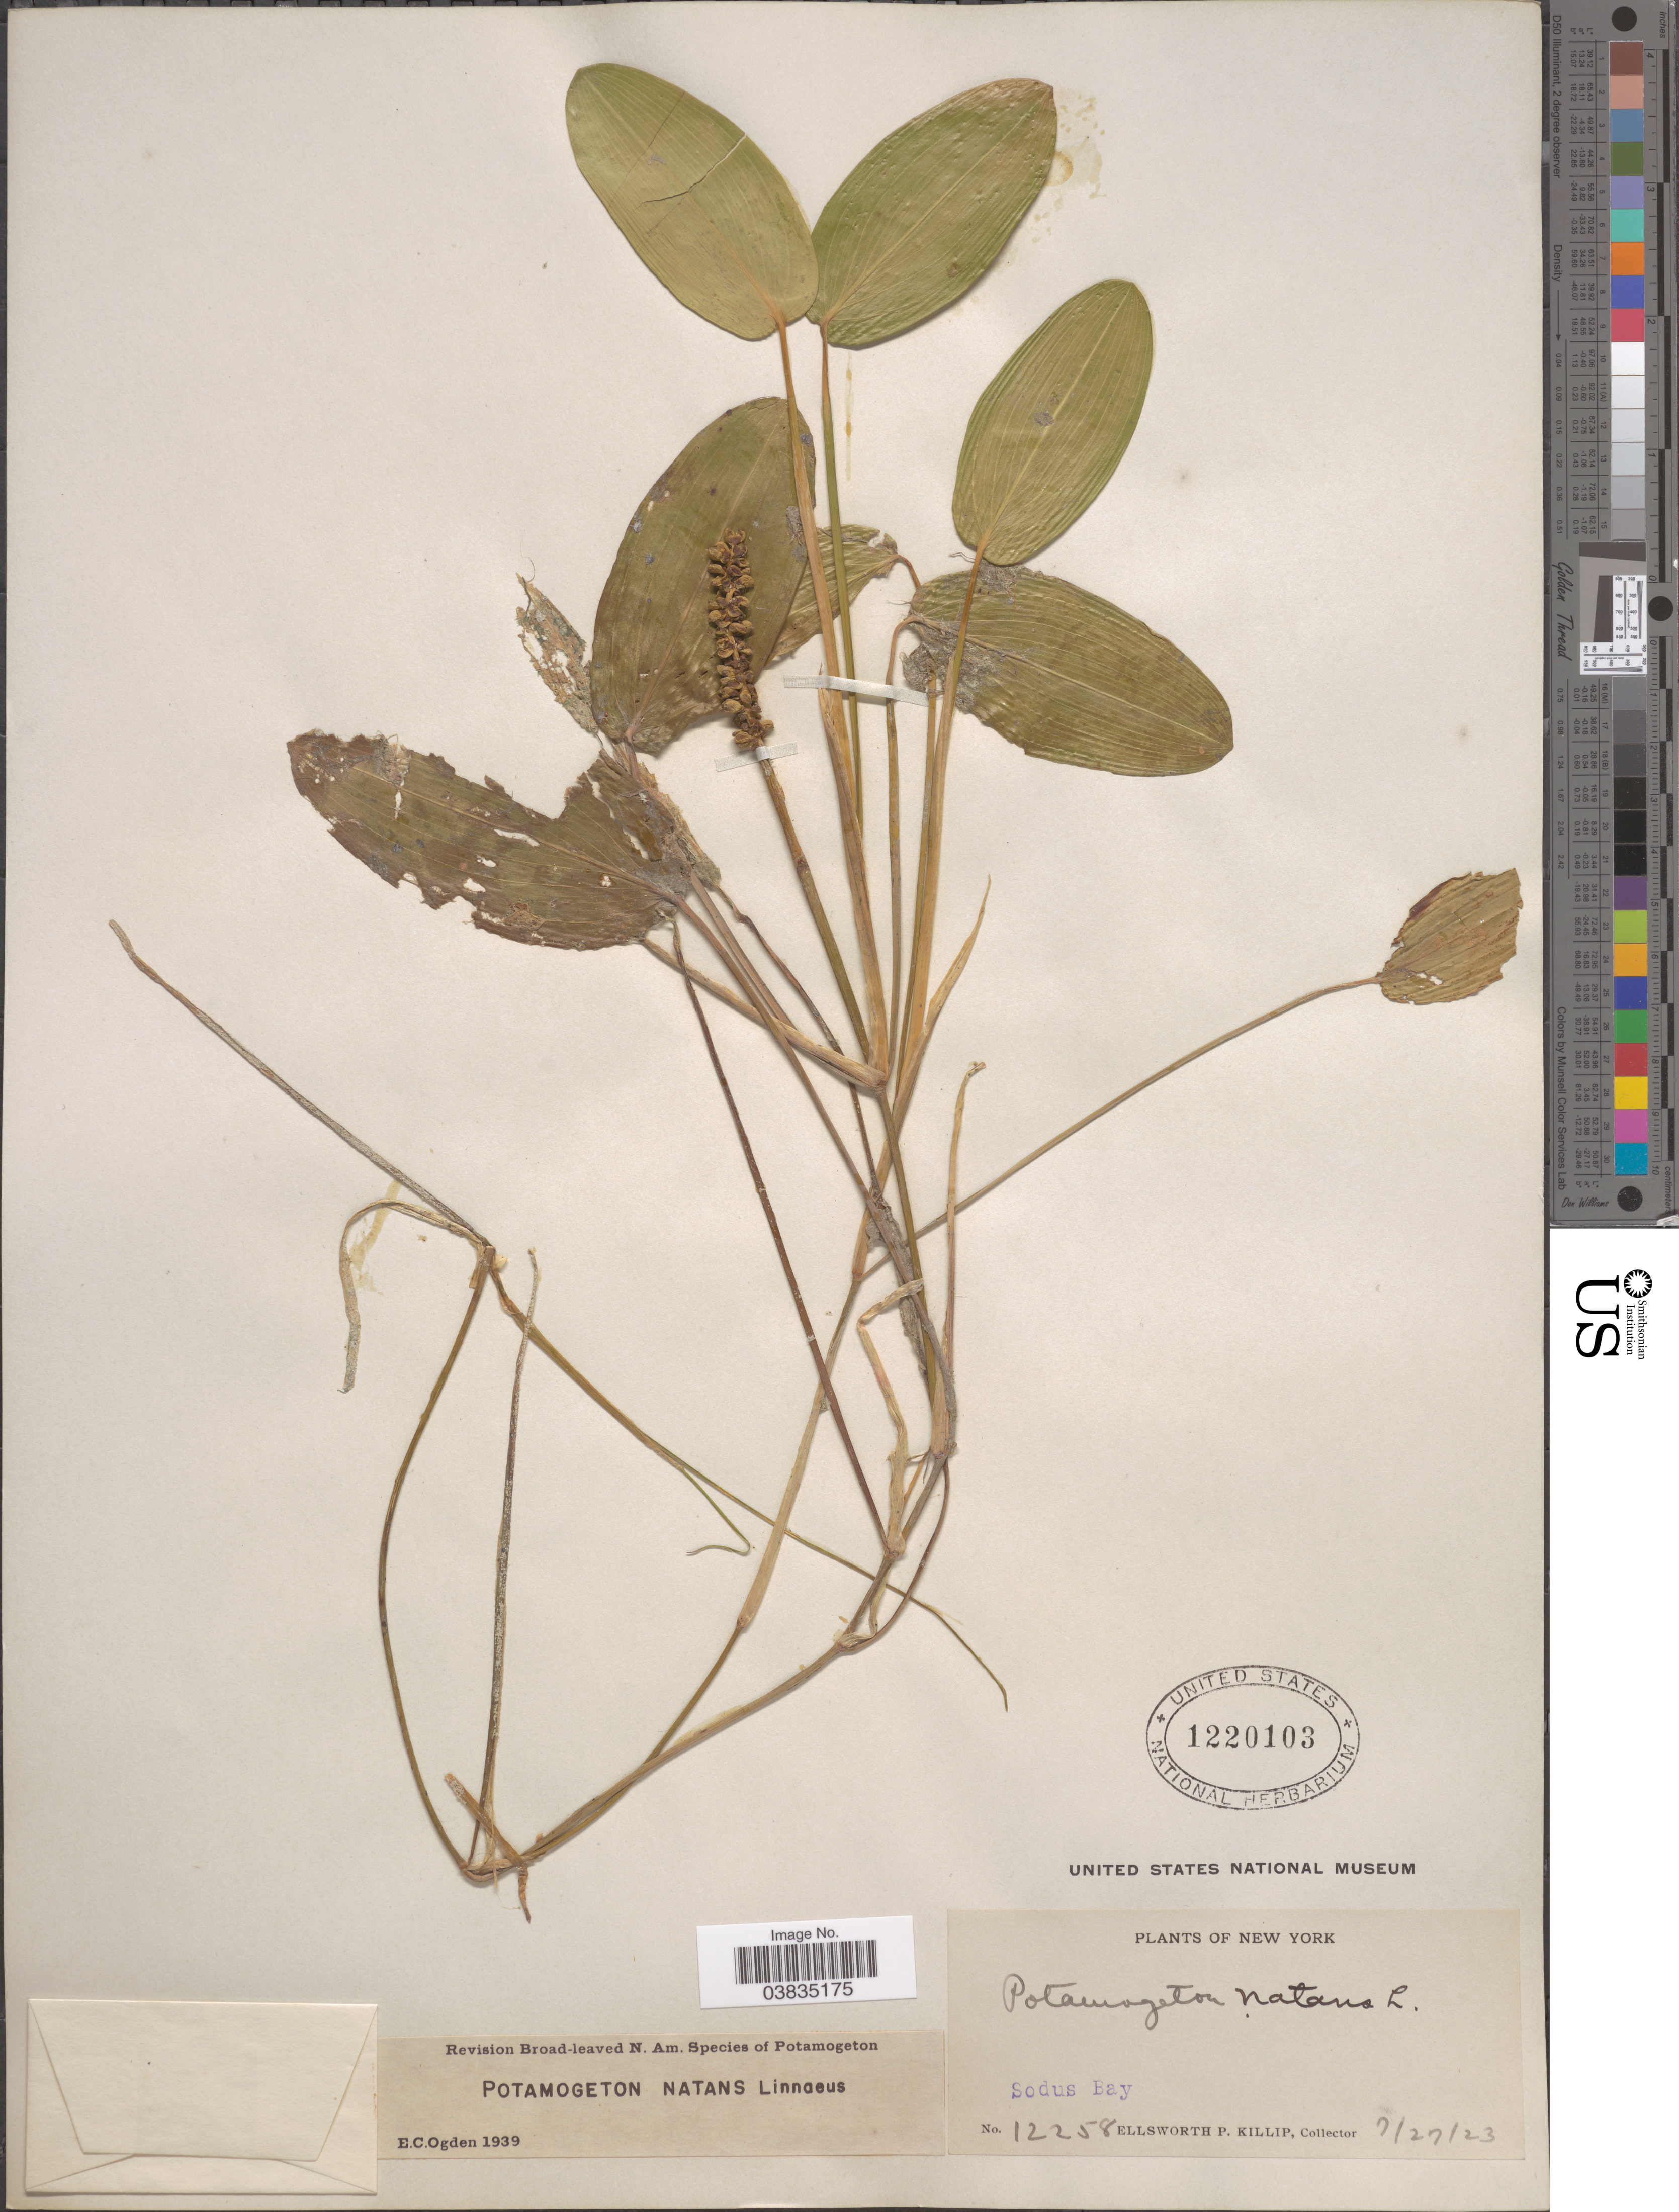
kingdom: Plantae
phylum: Tracheophyta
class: Liliopsida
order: Alismatales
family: Potamogetonaceae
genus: Potamogeton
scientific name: Potamogeton natans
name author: L.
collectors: E. P. Killip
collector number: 12258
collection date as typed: Transcribed d/m/y: 27/7/23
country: United States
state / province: New York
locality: Sodus Bay.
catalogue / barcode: US 1220103